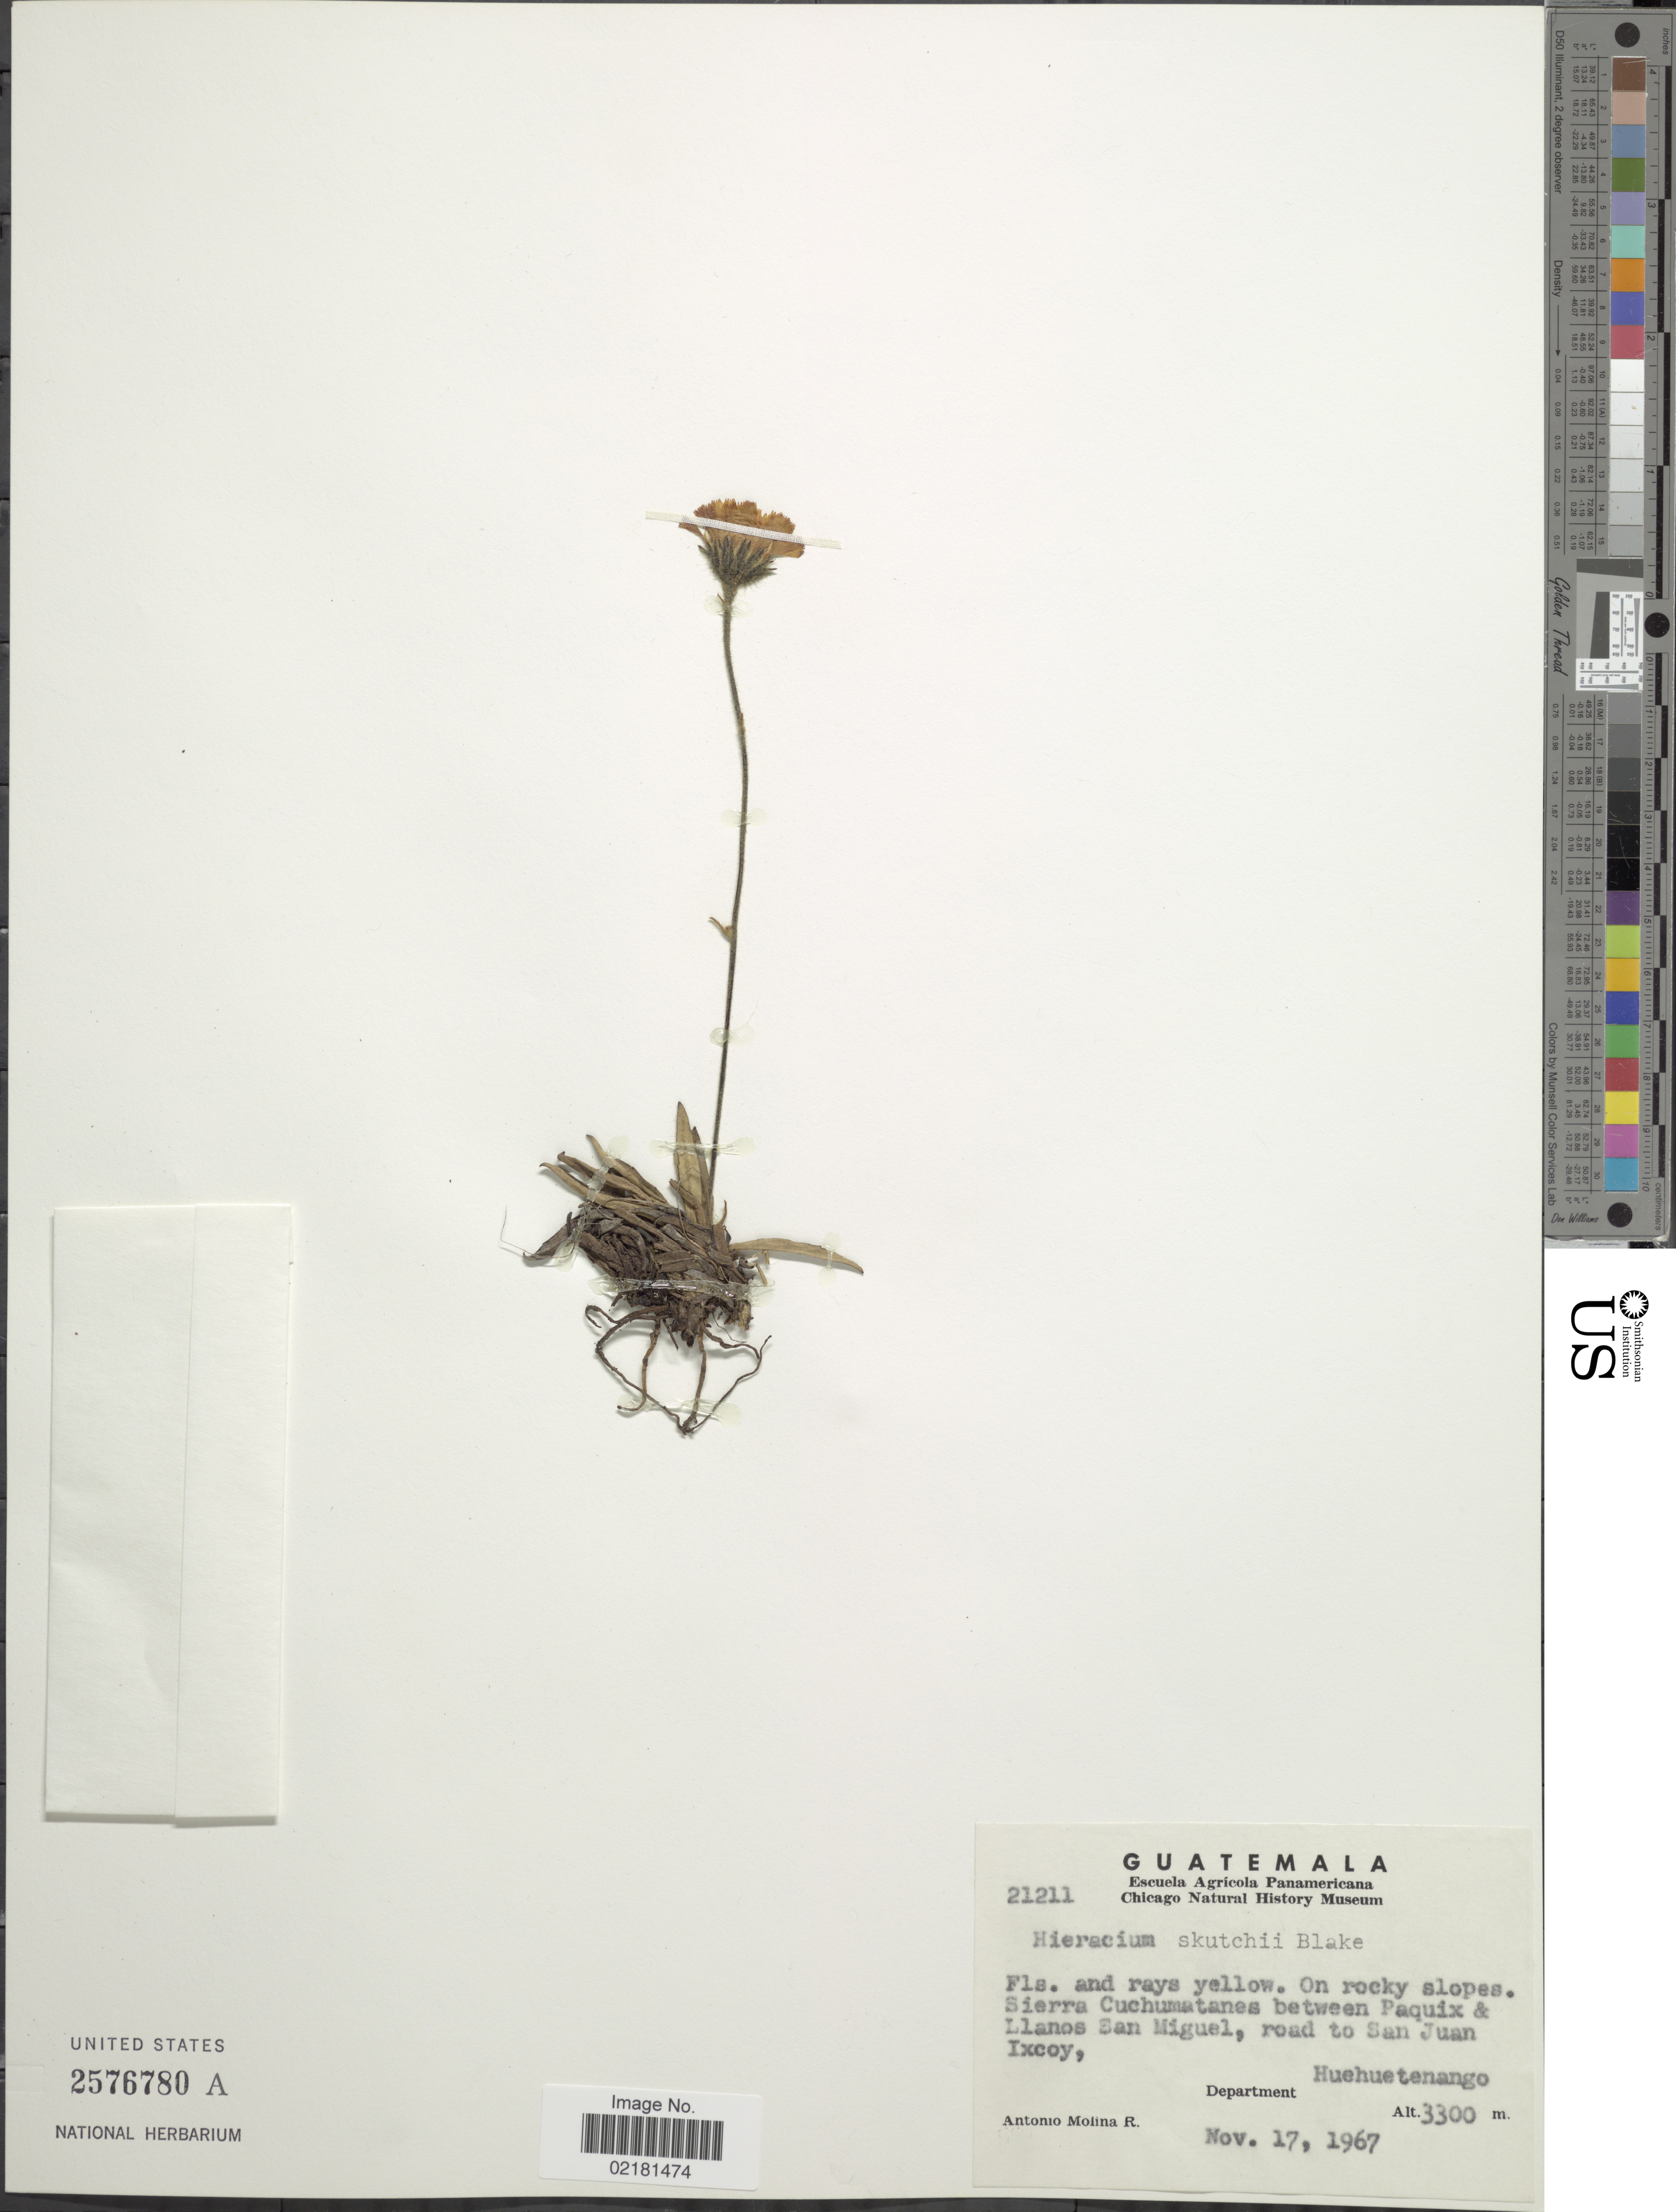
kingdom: Plantae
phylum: Tracheophyta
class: Magnoliopsida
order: Asterales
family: Asteraceae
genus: Hieracium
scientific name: Hieracium skutchii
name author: S.F. Blake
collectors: A. Molina R.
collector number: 21211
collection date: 1967-11-17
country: Guatemala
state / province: Huehuetenango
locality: On rocky slopes, Sierra Cuchumatanes between Paquix & Llanos San Miguel, road to San Juan Ixcoy.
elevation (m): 3300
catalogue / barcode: US 2576780A